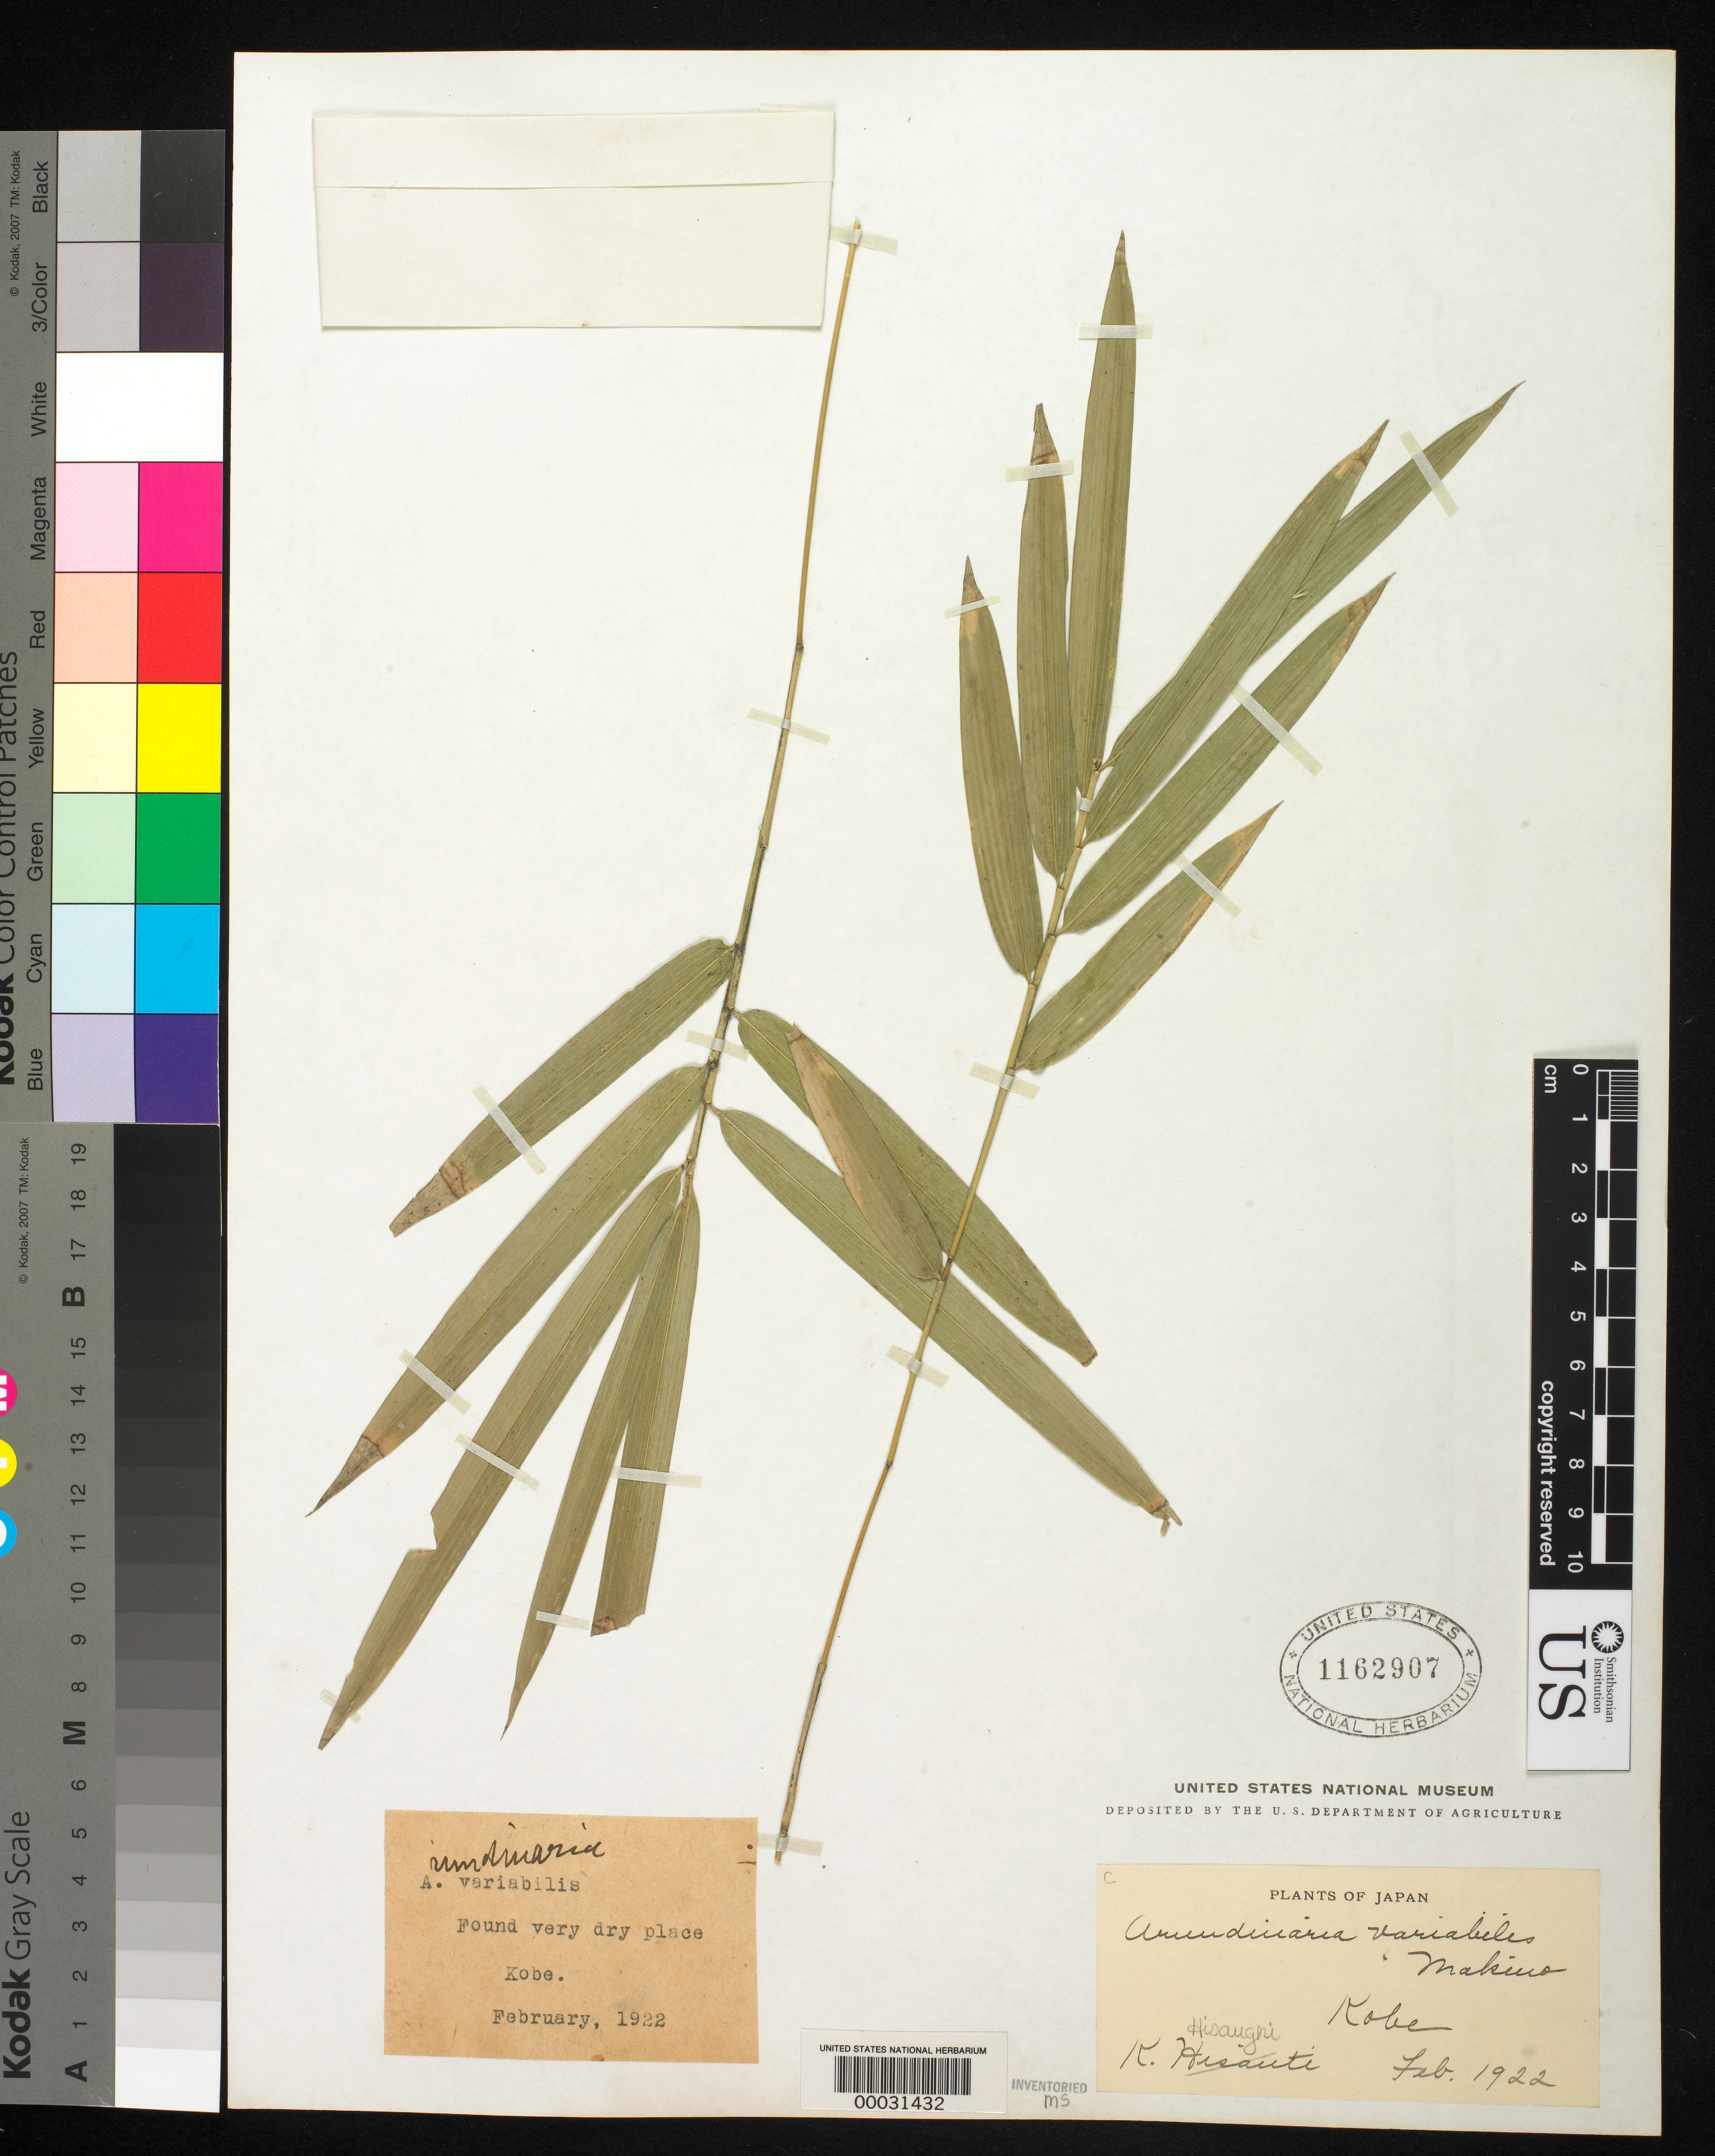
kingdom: Plantae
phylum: Tracheophyta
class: Liliopsida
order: Poales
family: Poaceae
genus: Pleioblastus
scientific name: Pleioblastus fortunei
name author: (Van Houtte) Nakai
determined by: Poaceae Reorganization Project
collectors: K. Hisauchi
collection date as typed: Feb 1922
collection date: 1922-02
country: Japan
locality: Kobe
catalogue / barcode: US 1162907